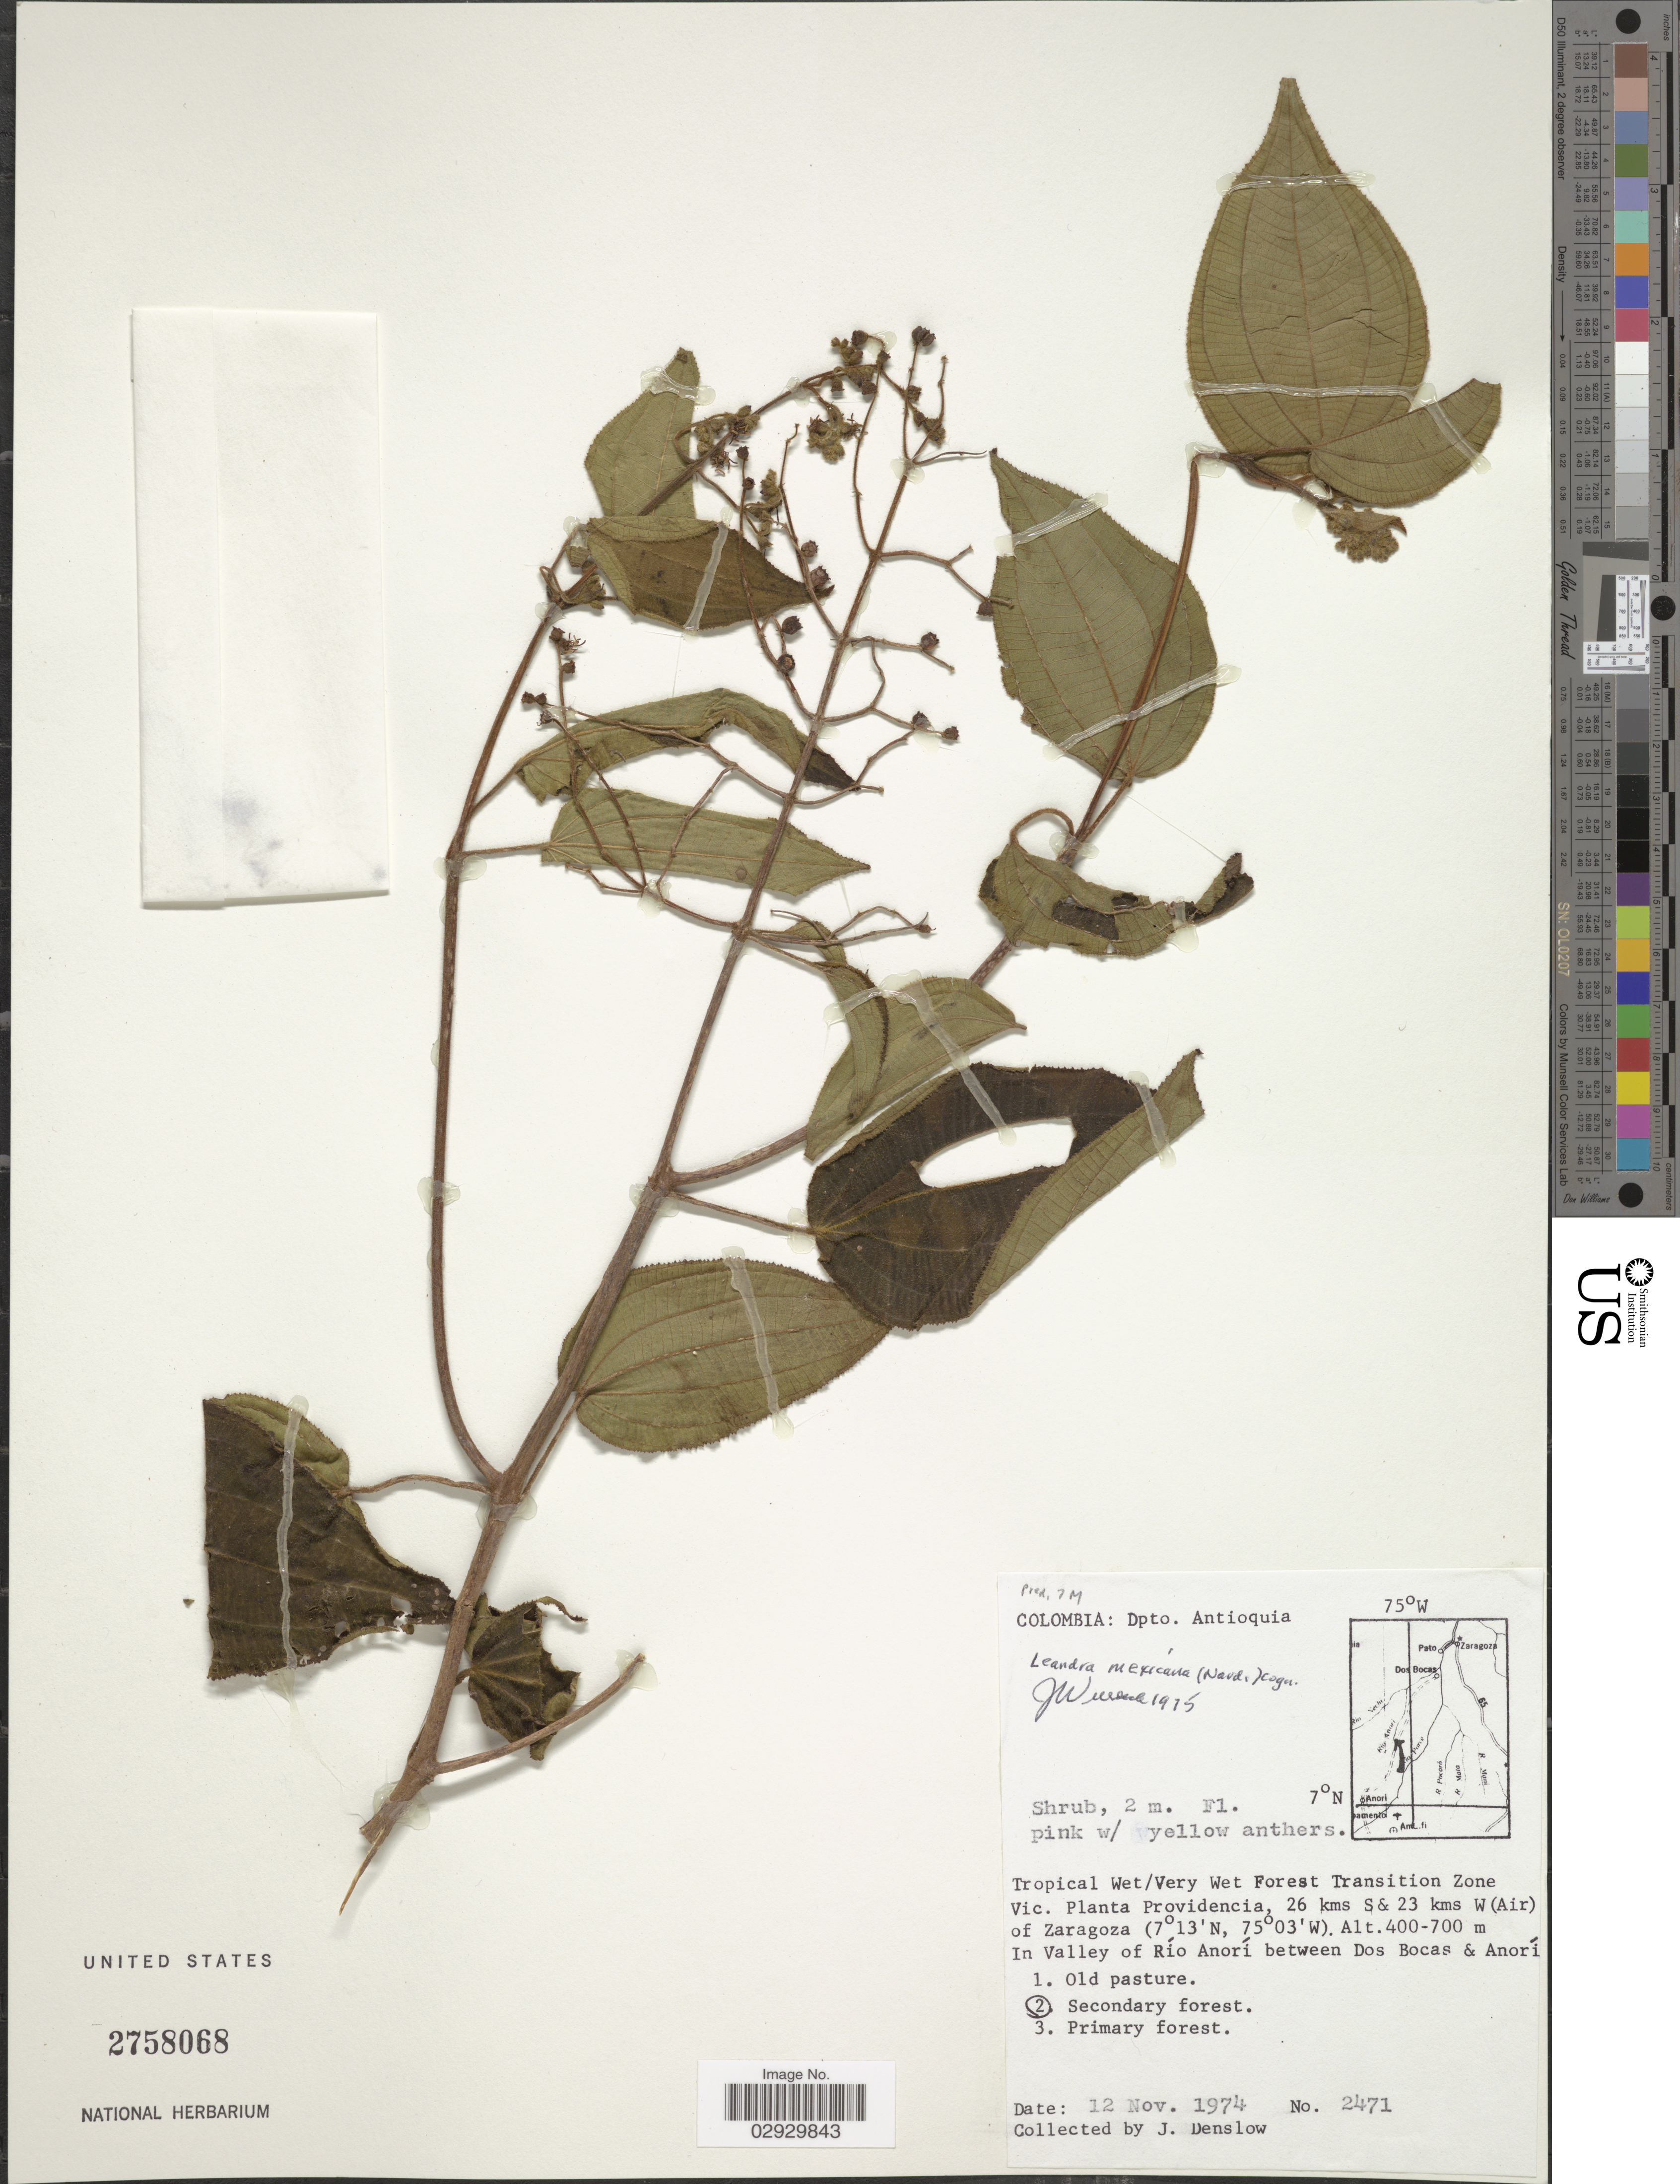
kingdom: Plantae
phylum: Tracheophyta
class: Magnoliopsida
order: Myrtales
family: Melastomataceae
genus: Leandra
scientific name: Leandra mexicana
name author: (Naudin) Cogn.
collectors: J. Denslow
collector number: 2471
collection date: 1974-11-12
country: Colombia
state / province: Antioquia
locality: Dpto. Antioquia, Tropical Wet/Very Wet Forest Transition Zone Vic. Planta Providencia, 26 kms S & 23 km W (Air) of Zaragoza. In Valley of Río Anorí between Dos Bocas & Anorí.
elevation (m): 400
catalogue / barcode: US 2758068